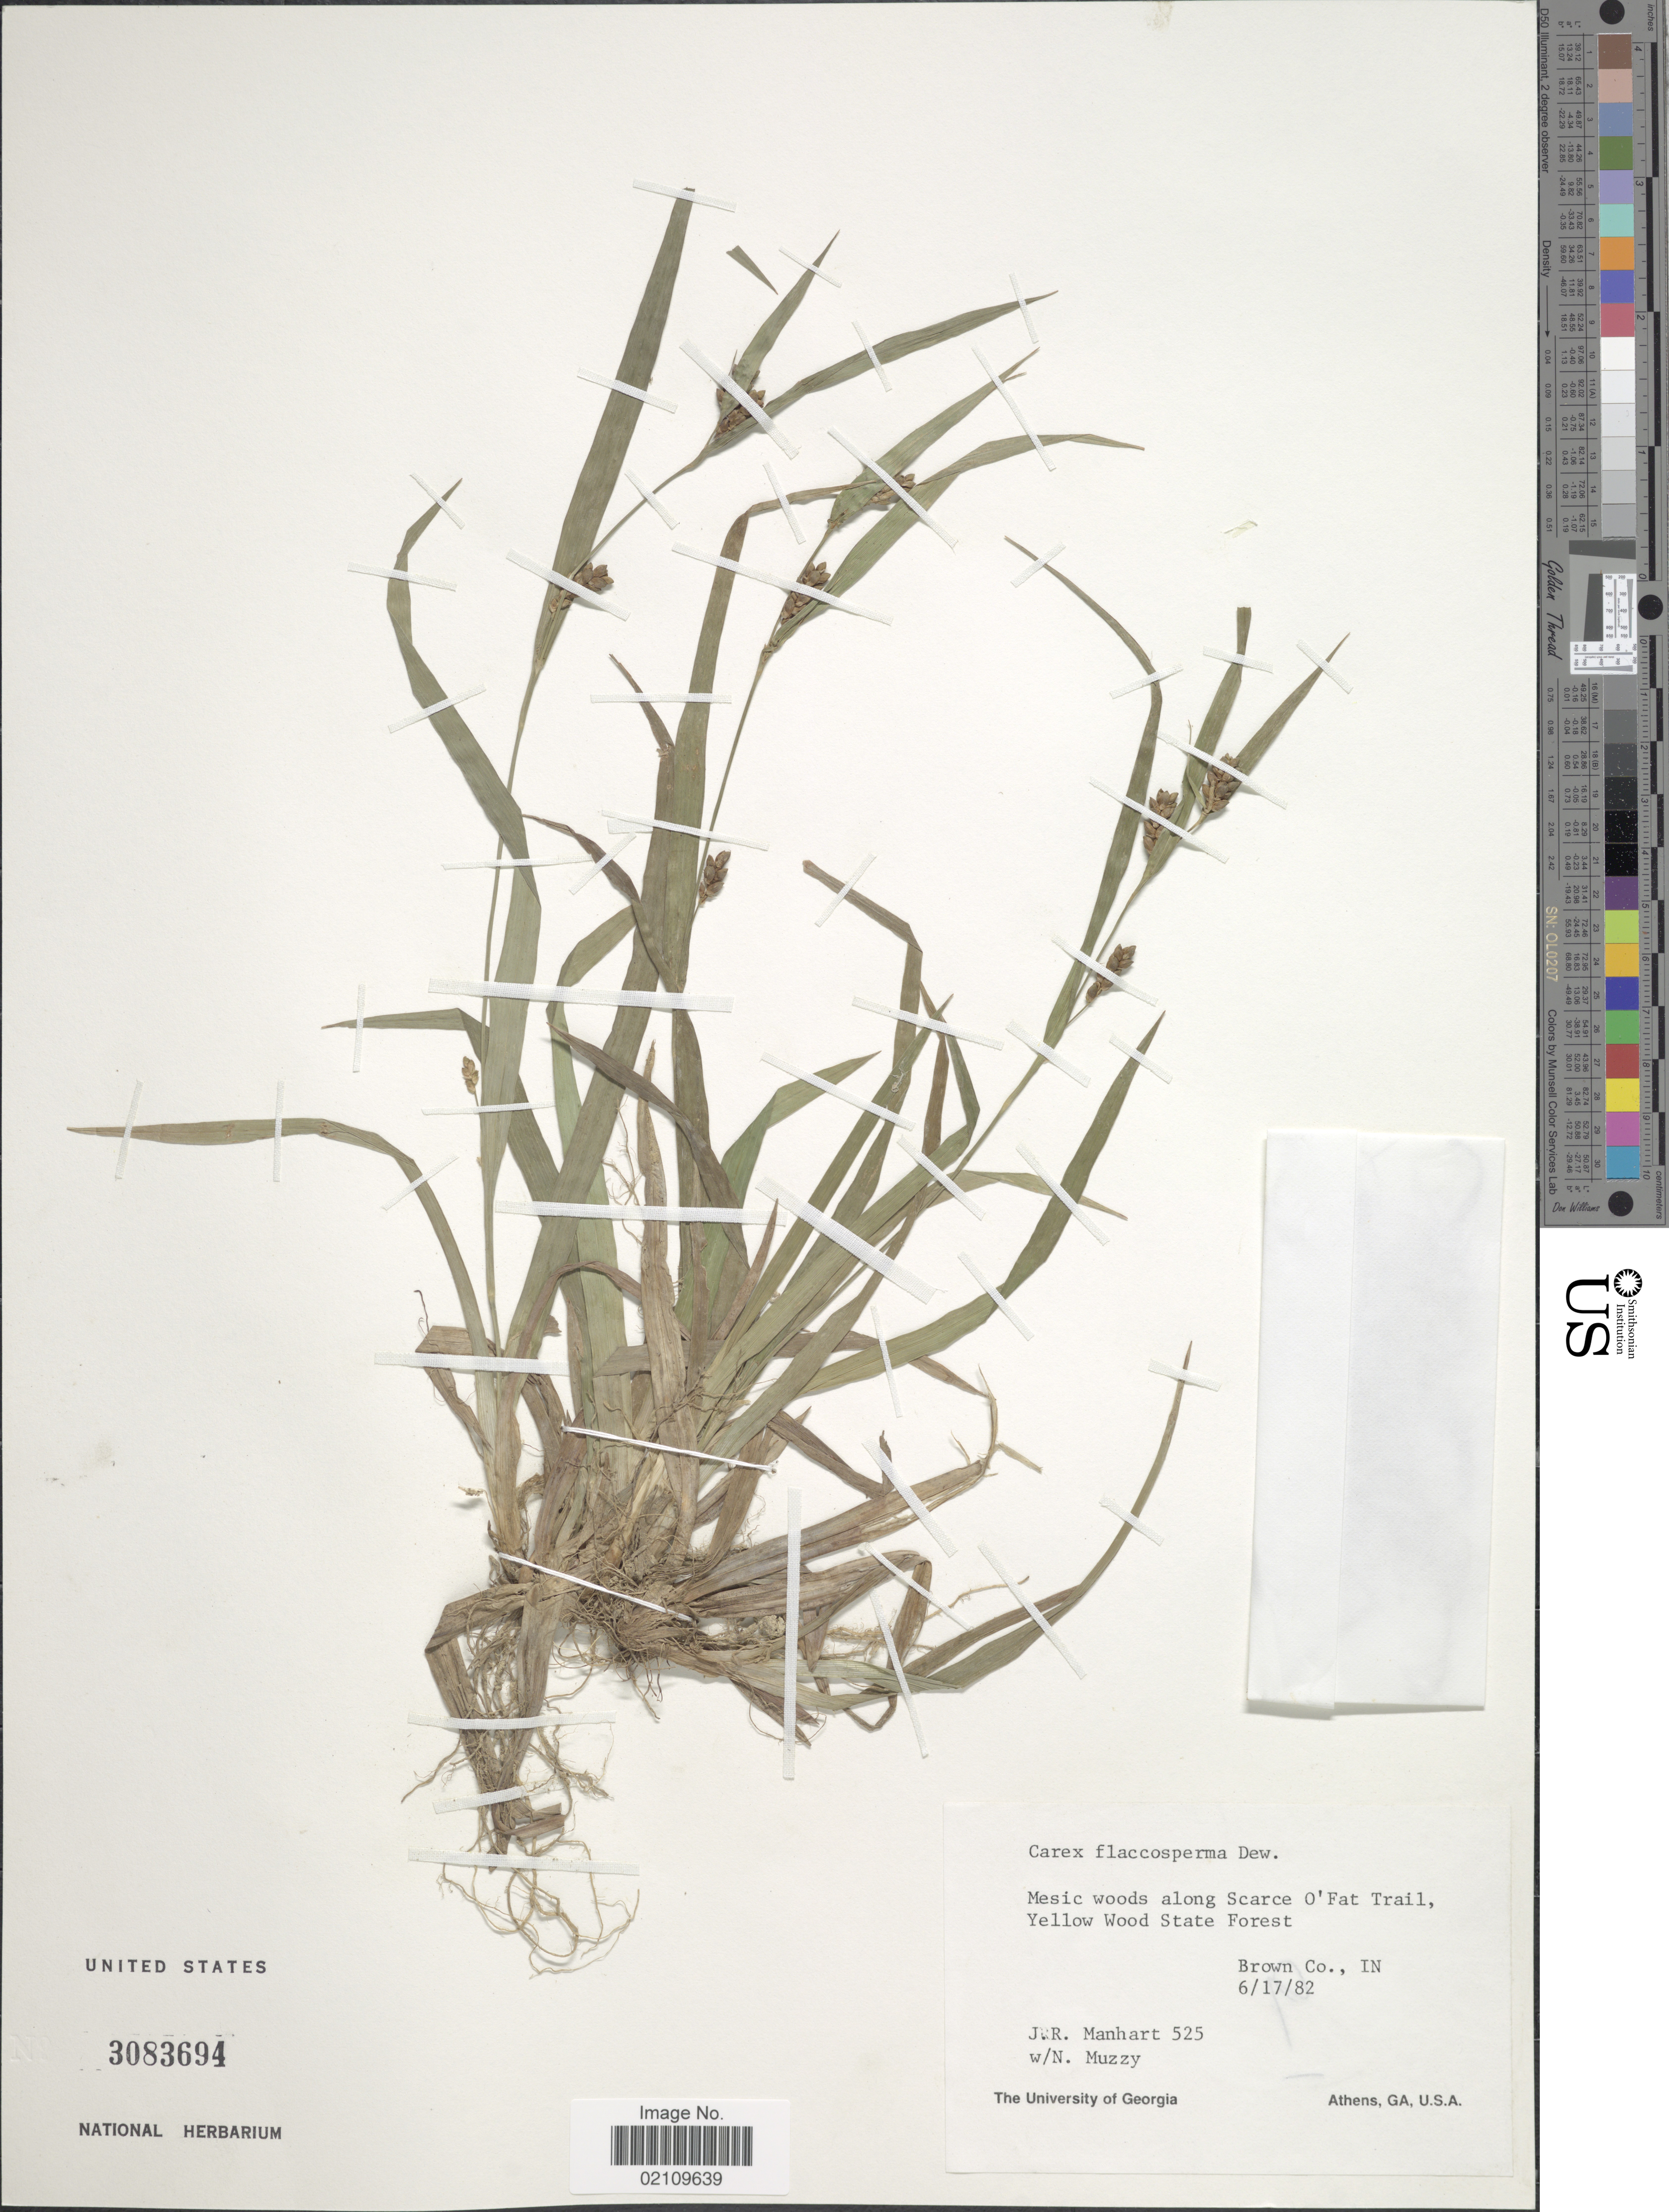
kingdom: Plantae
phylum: Tracheophyta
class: Liliopsida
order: Poales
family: Cyperaceae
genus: Carex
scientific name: Carex flaccosperma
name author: Dewey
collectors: J. Manhart & N. Muzzy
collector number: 525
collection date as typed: Transcribed d/m/y: 17/6/82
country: United States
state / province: Indiana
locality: Along Scarce O'Fat Trail, Yellow Wood State Forest, Brown Co.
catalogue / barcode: US 3083694